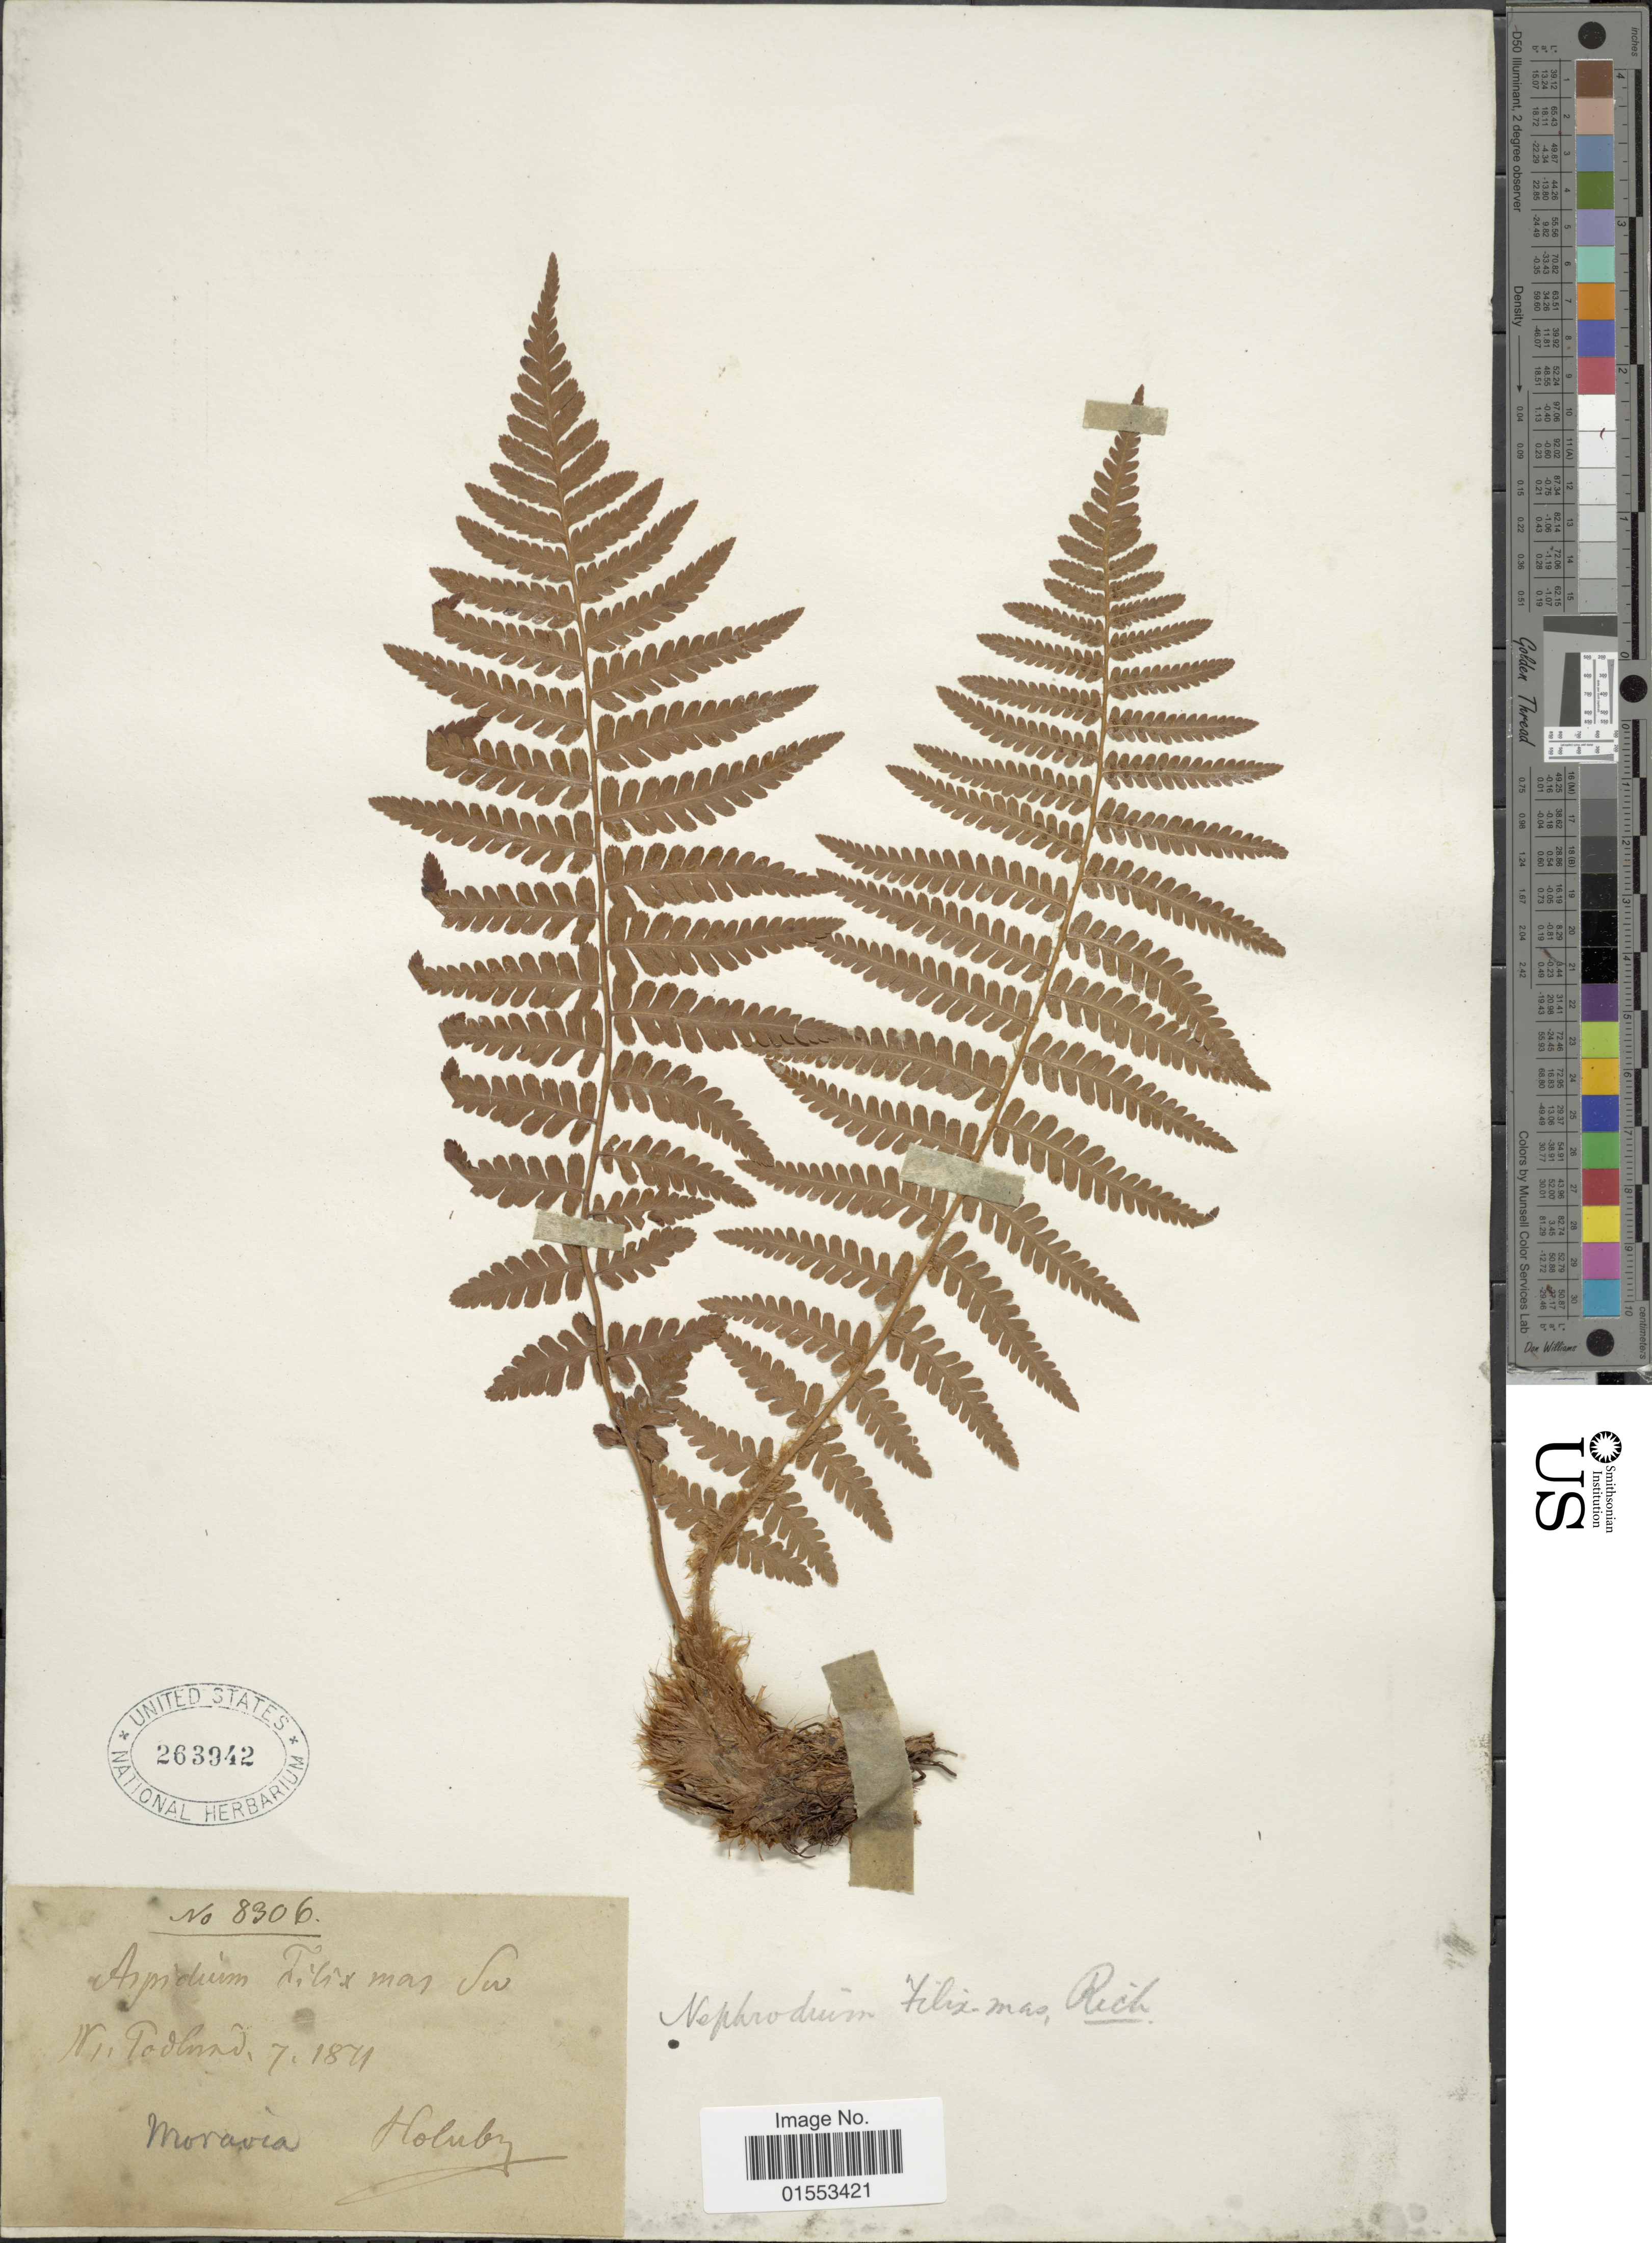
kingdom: Plantae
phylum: Tracheophyta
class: Polypodiopsida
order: Polypodiales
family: Dryopteridaceae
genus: Dryopteris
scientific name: Dryopteris filix-mas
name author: (L.) Schott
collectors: Holuby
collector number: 8306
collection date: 1871-07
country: Czechia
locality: N, Todland, Moravia. [interpreted]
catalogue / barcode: US 263942